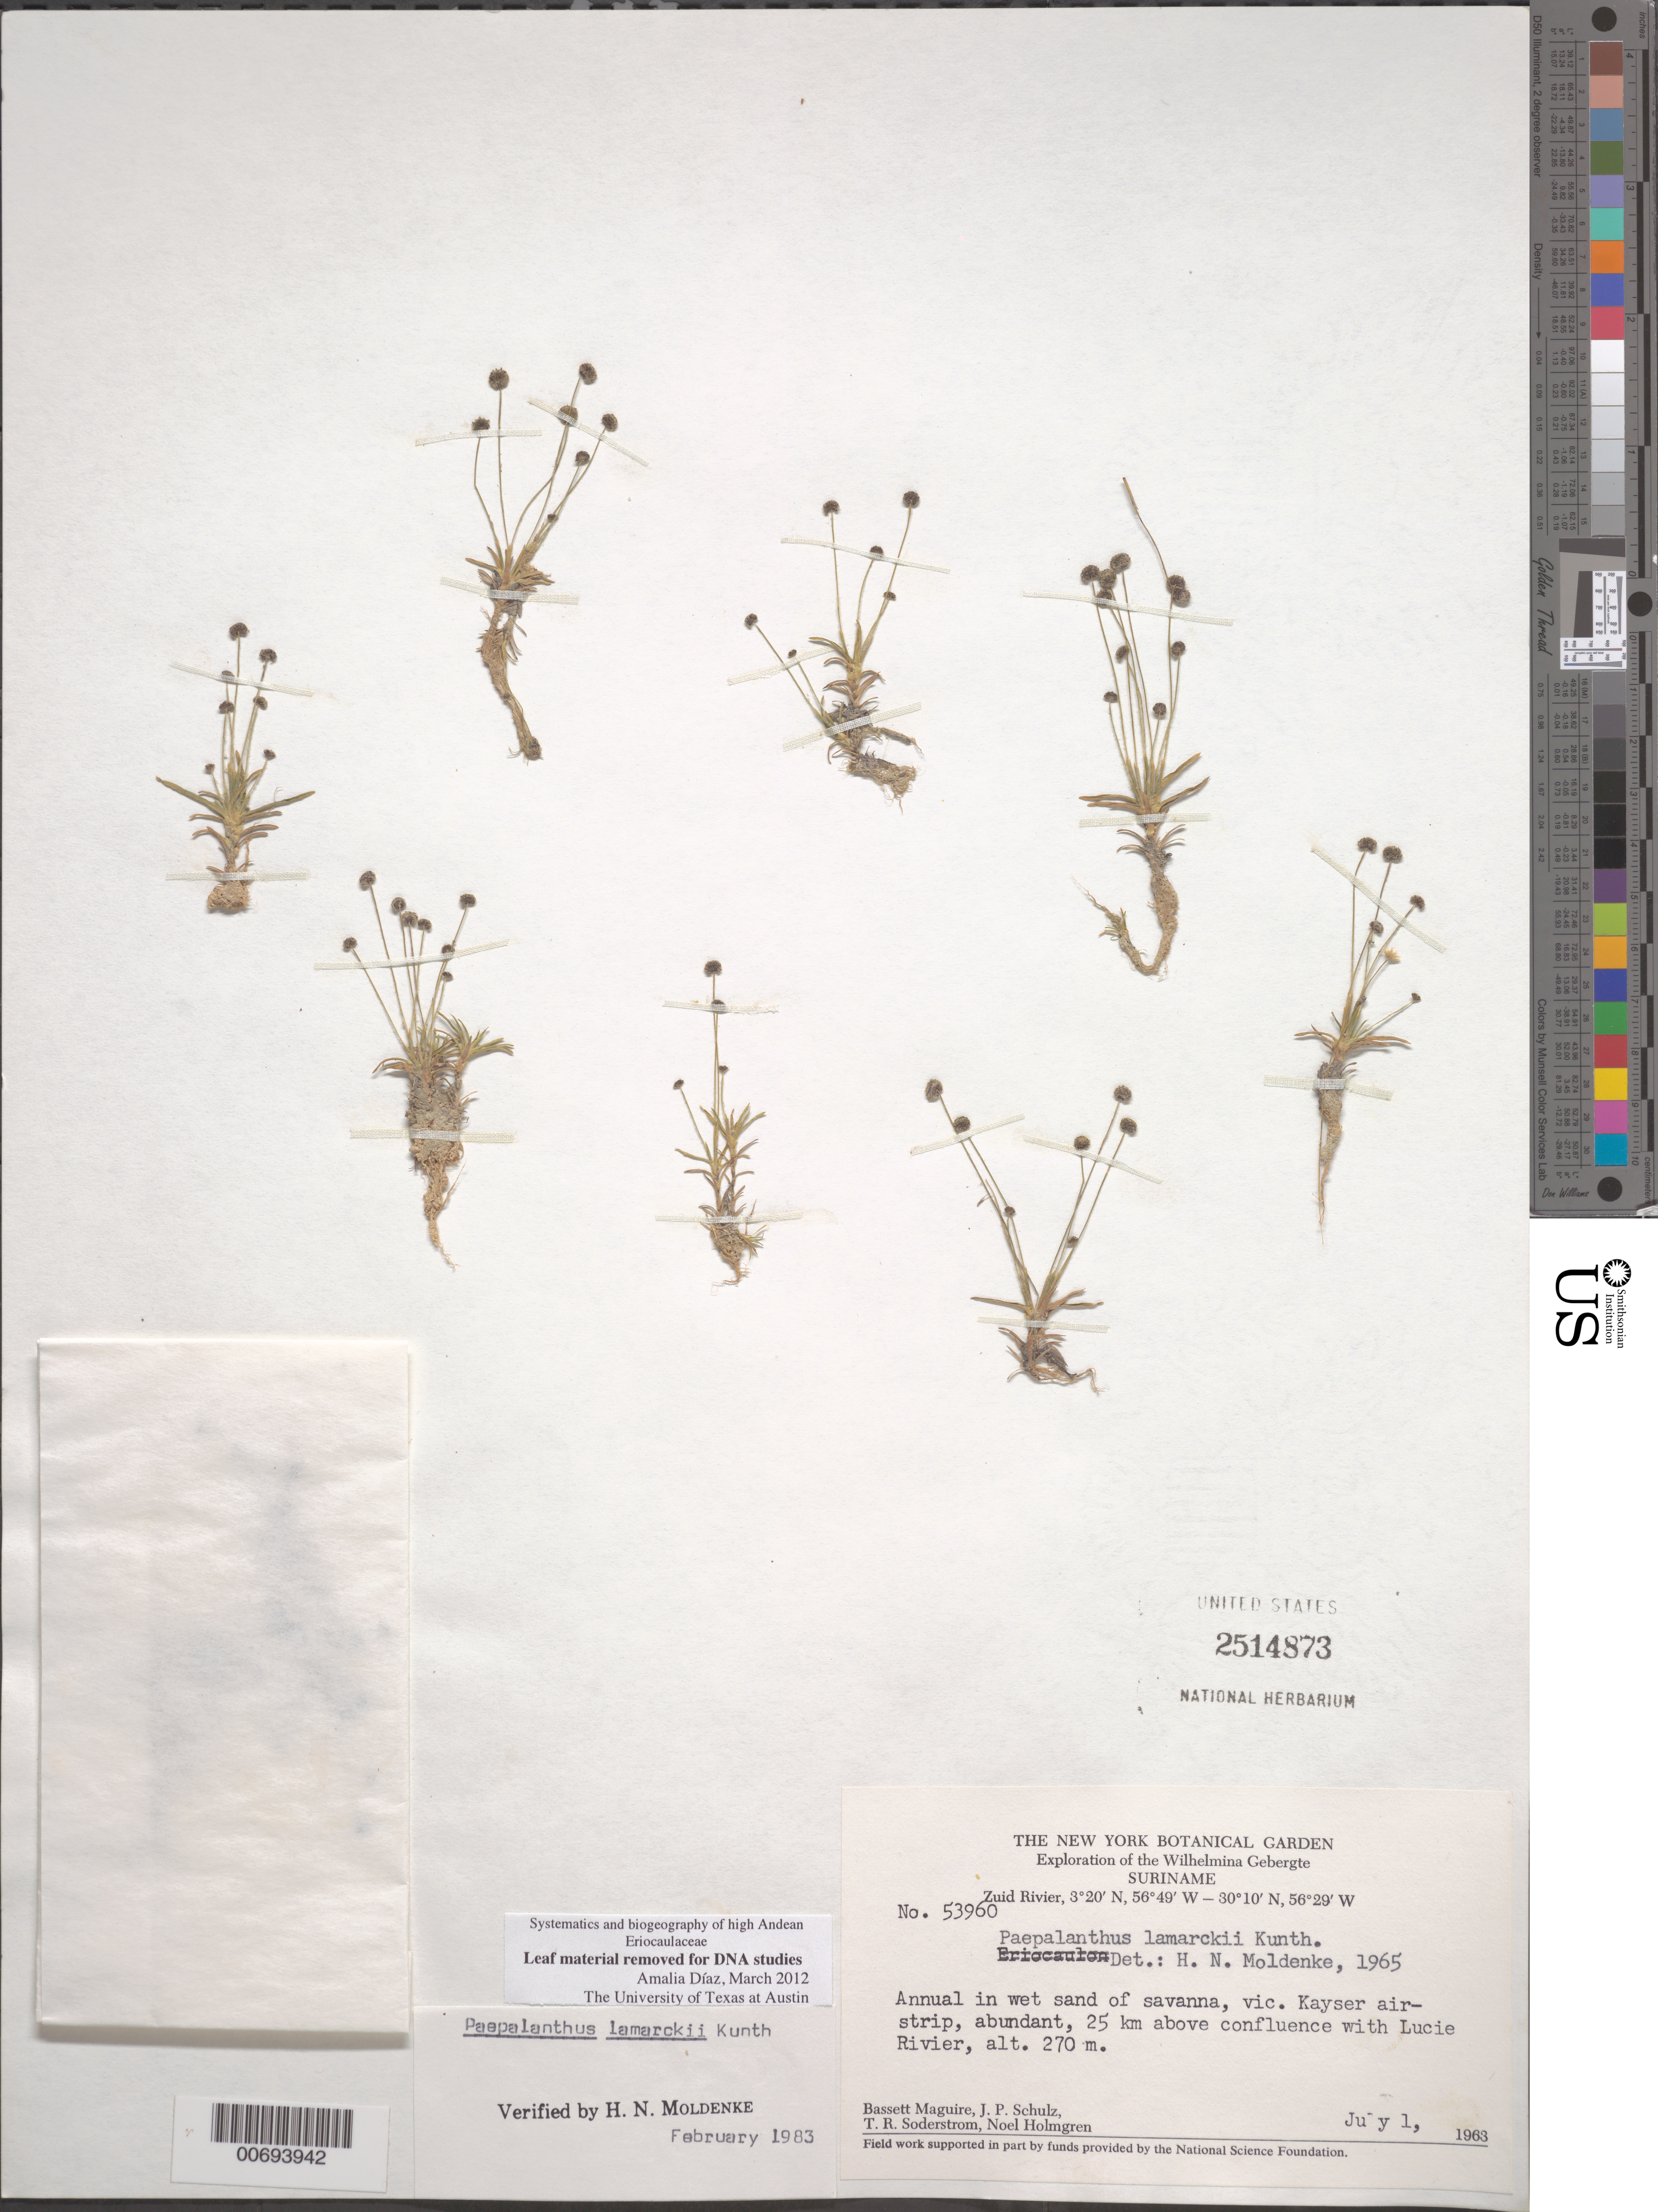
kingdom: Plantae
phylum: Tracheophyta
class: Liliopsida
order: Poales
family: Eriocaulaceae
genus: Paepalanthus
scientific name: Paepalanthus lamarckii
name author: Kunth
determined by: Moldenke, H. N.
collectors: B. Maguire, J. P. Schulz, T. R. Soderstrom & N. H. Holmgren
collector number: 53960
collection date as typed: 1-Jul-63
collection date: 1963-07-01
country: Suriname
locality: Kayser Airstrip, Zuid R., 45 km above confl. with Lucie R., Wilhelmina Gebergte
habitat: Wet sand savanna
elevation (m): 270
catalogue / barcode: US 2514873